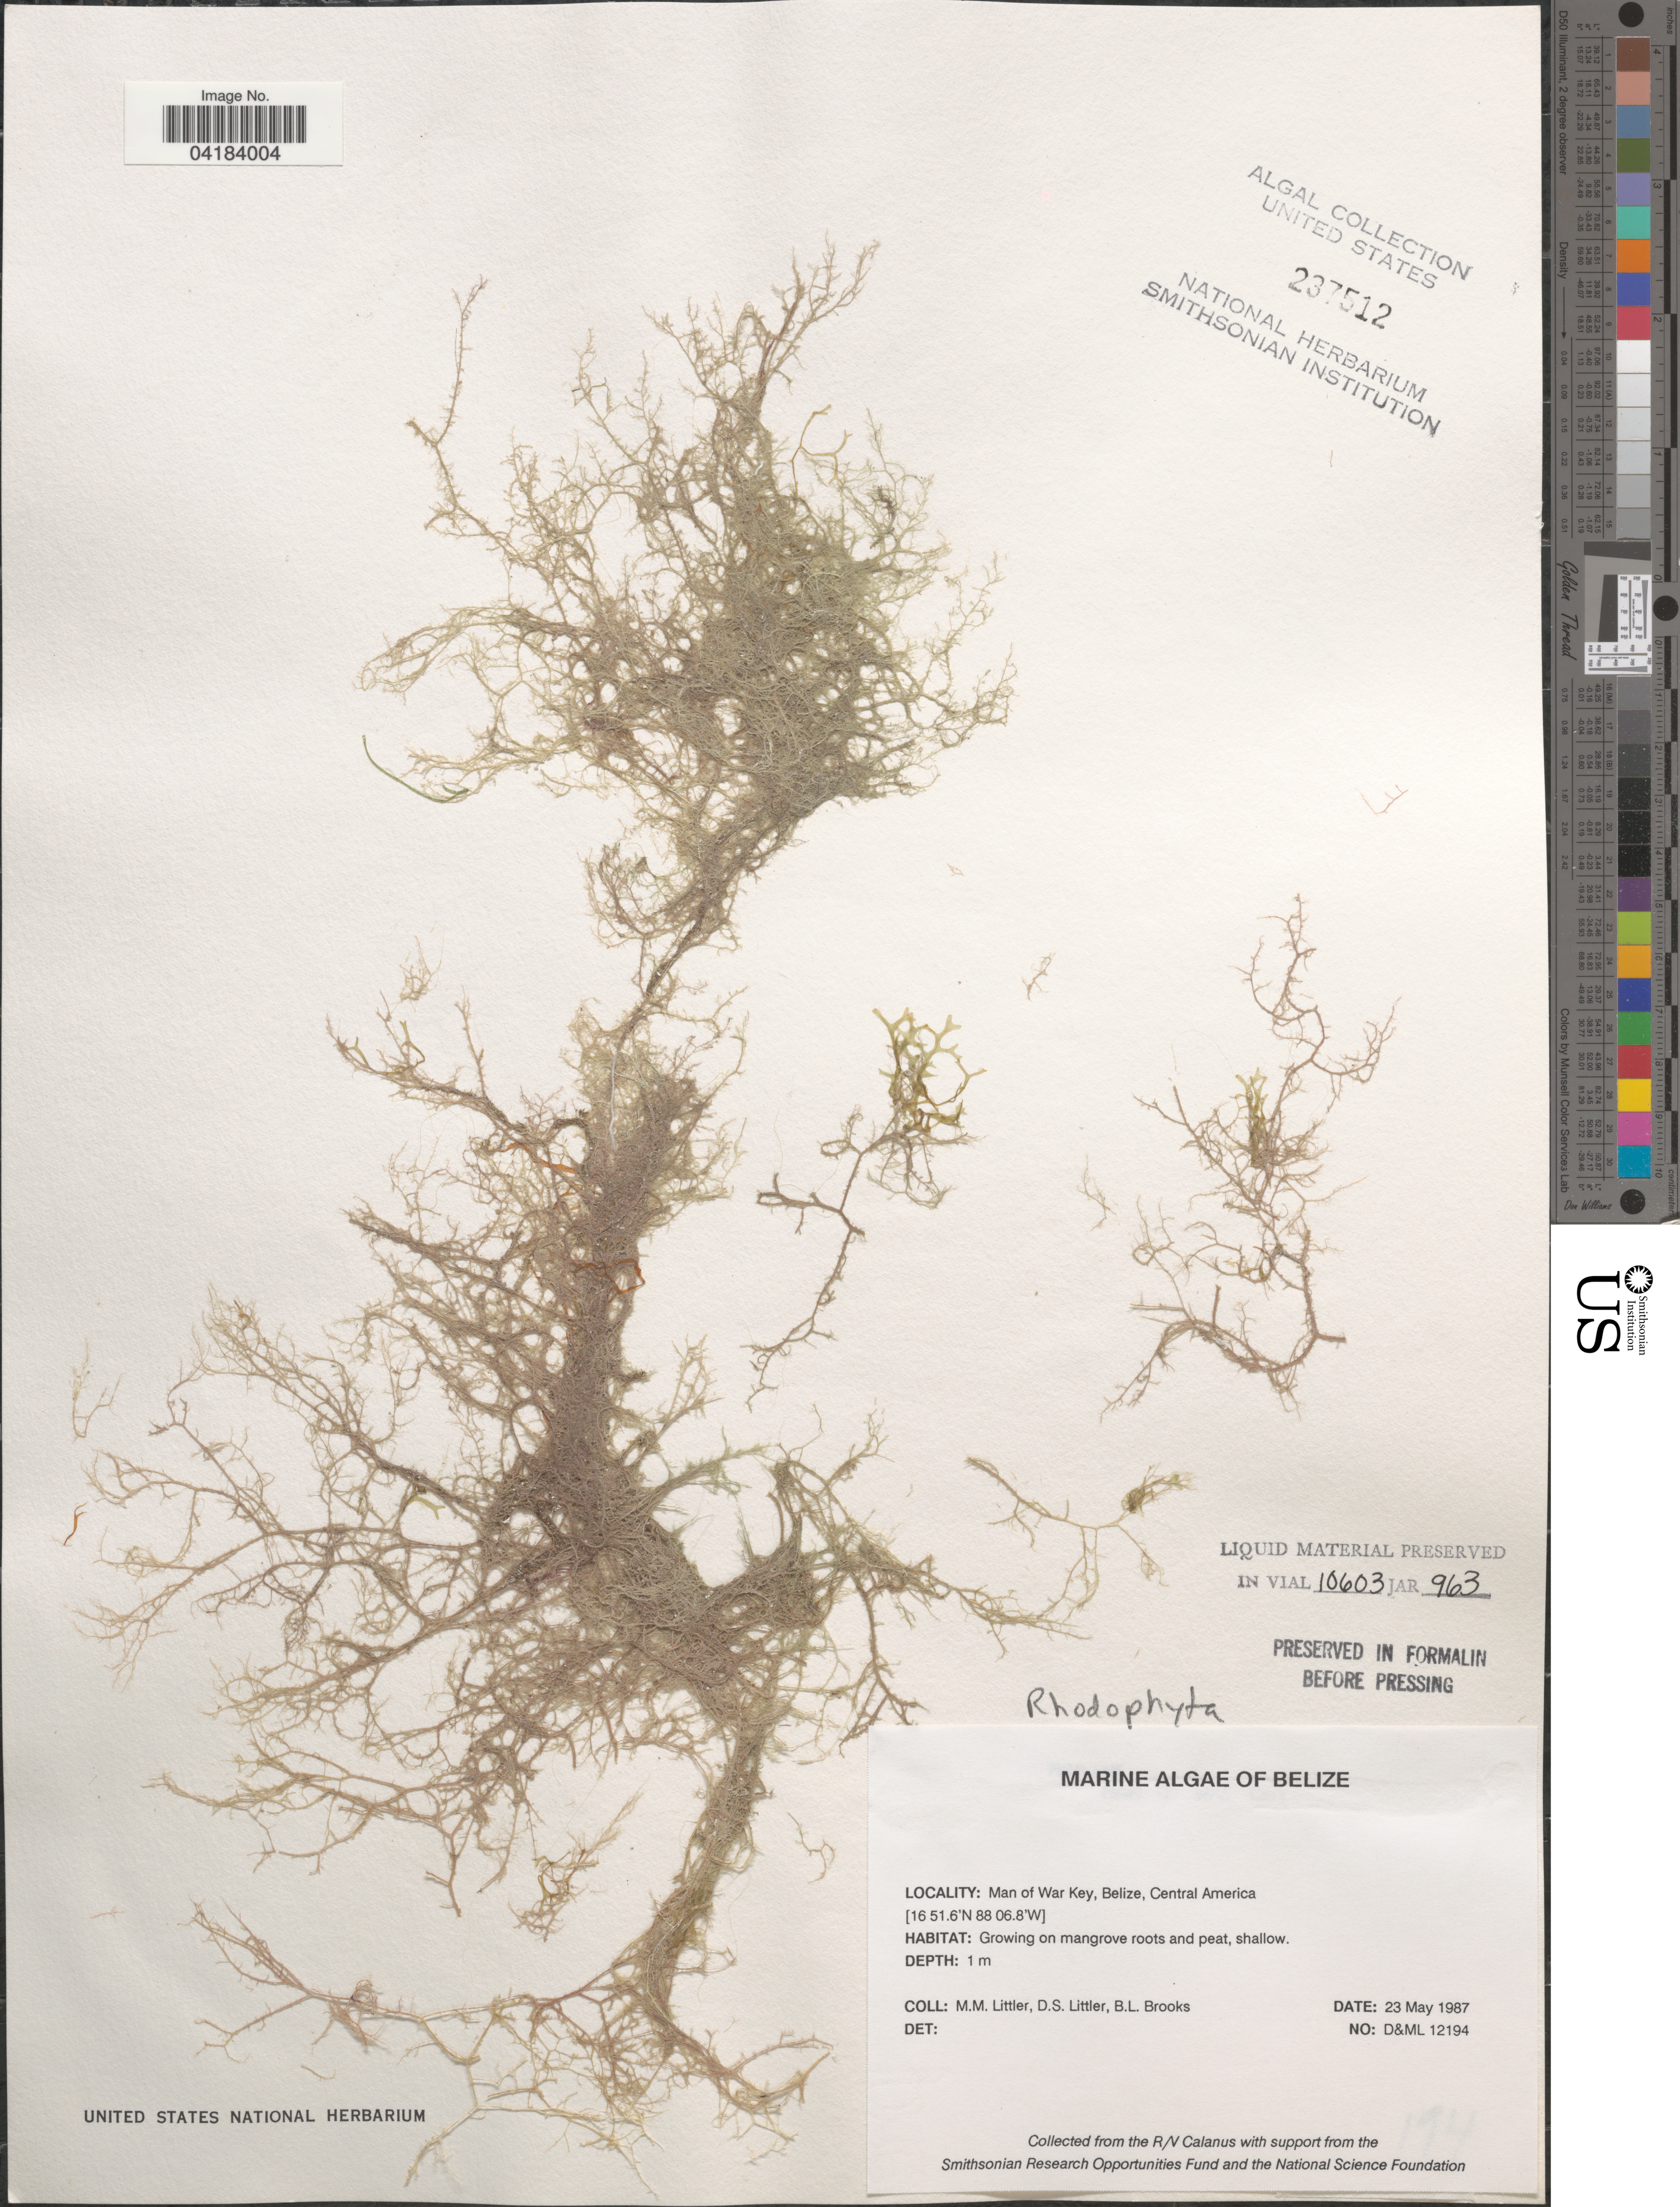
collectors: D. S. Littler & B. Brooks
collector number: D&ML12194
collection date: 1987-05-23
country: Belize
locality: Man of War key.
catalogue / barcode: US 237512